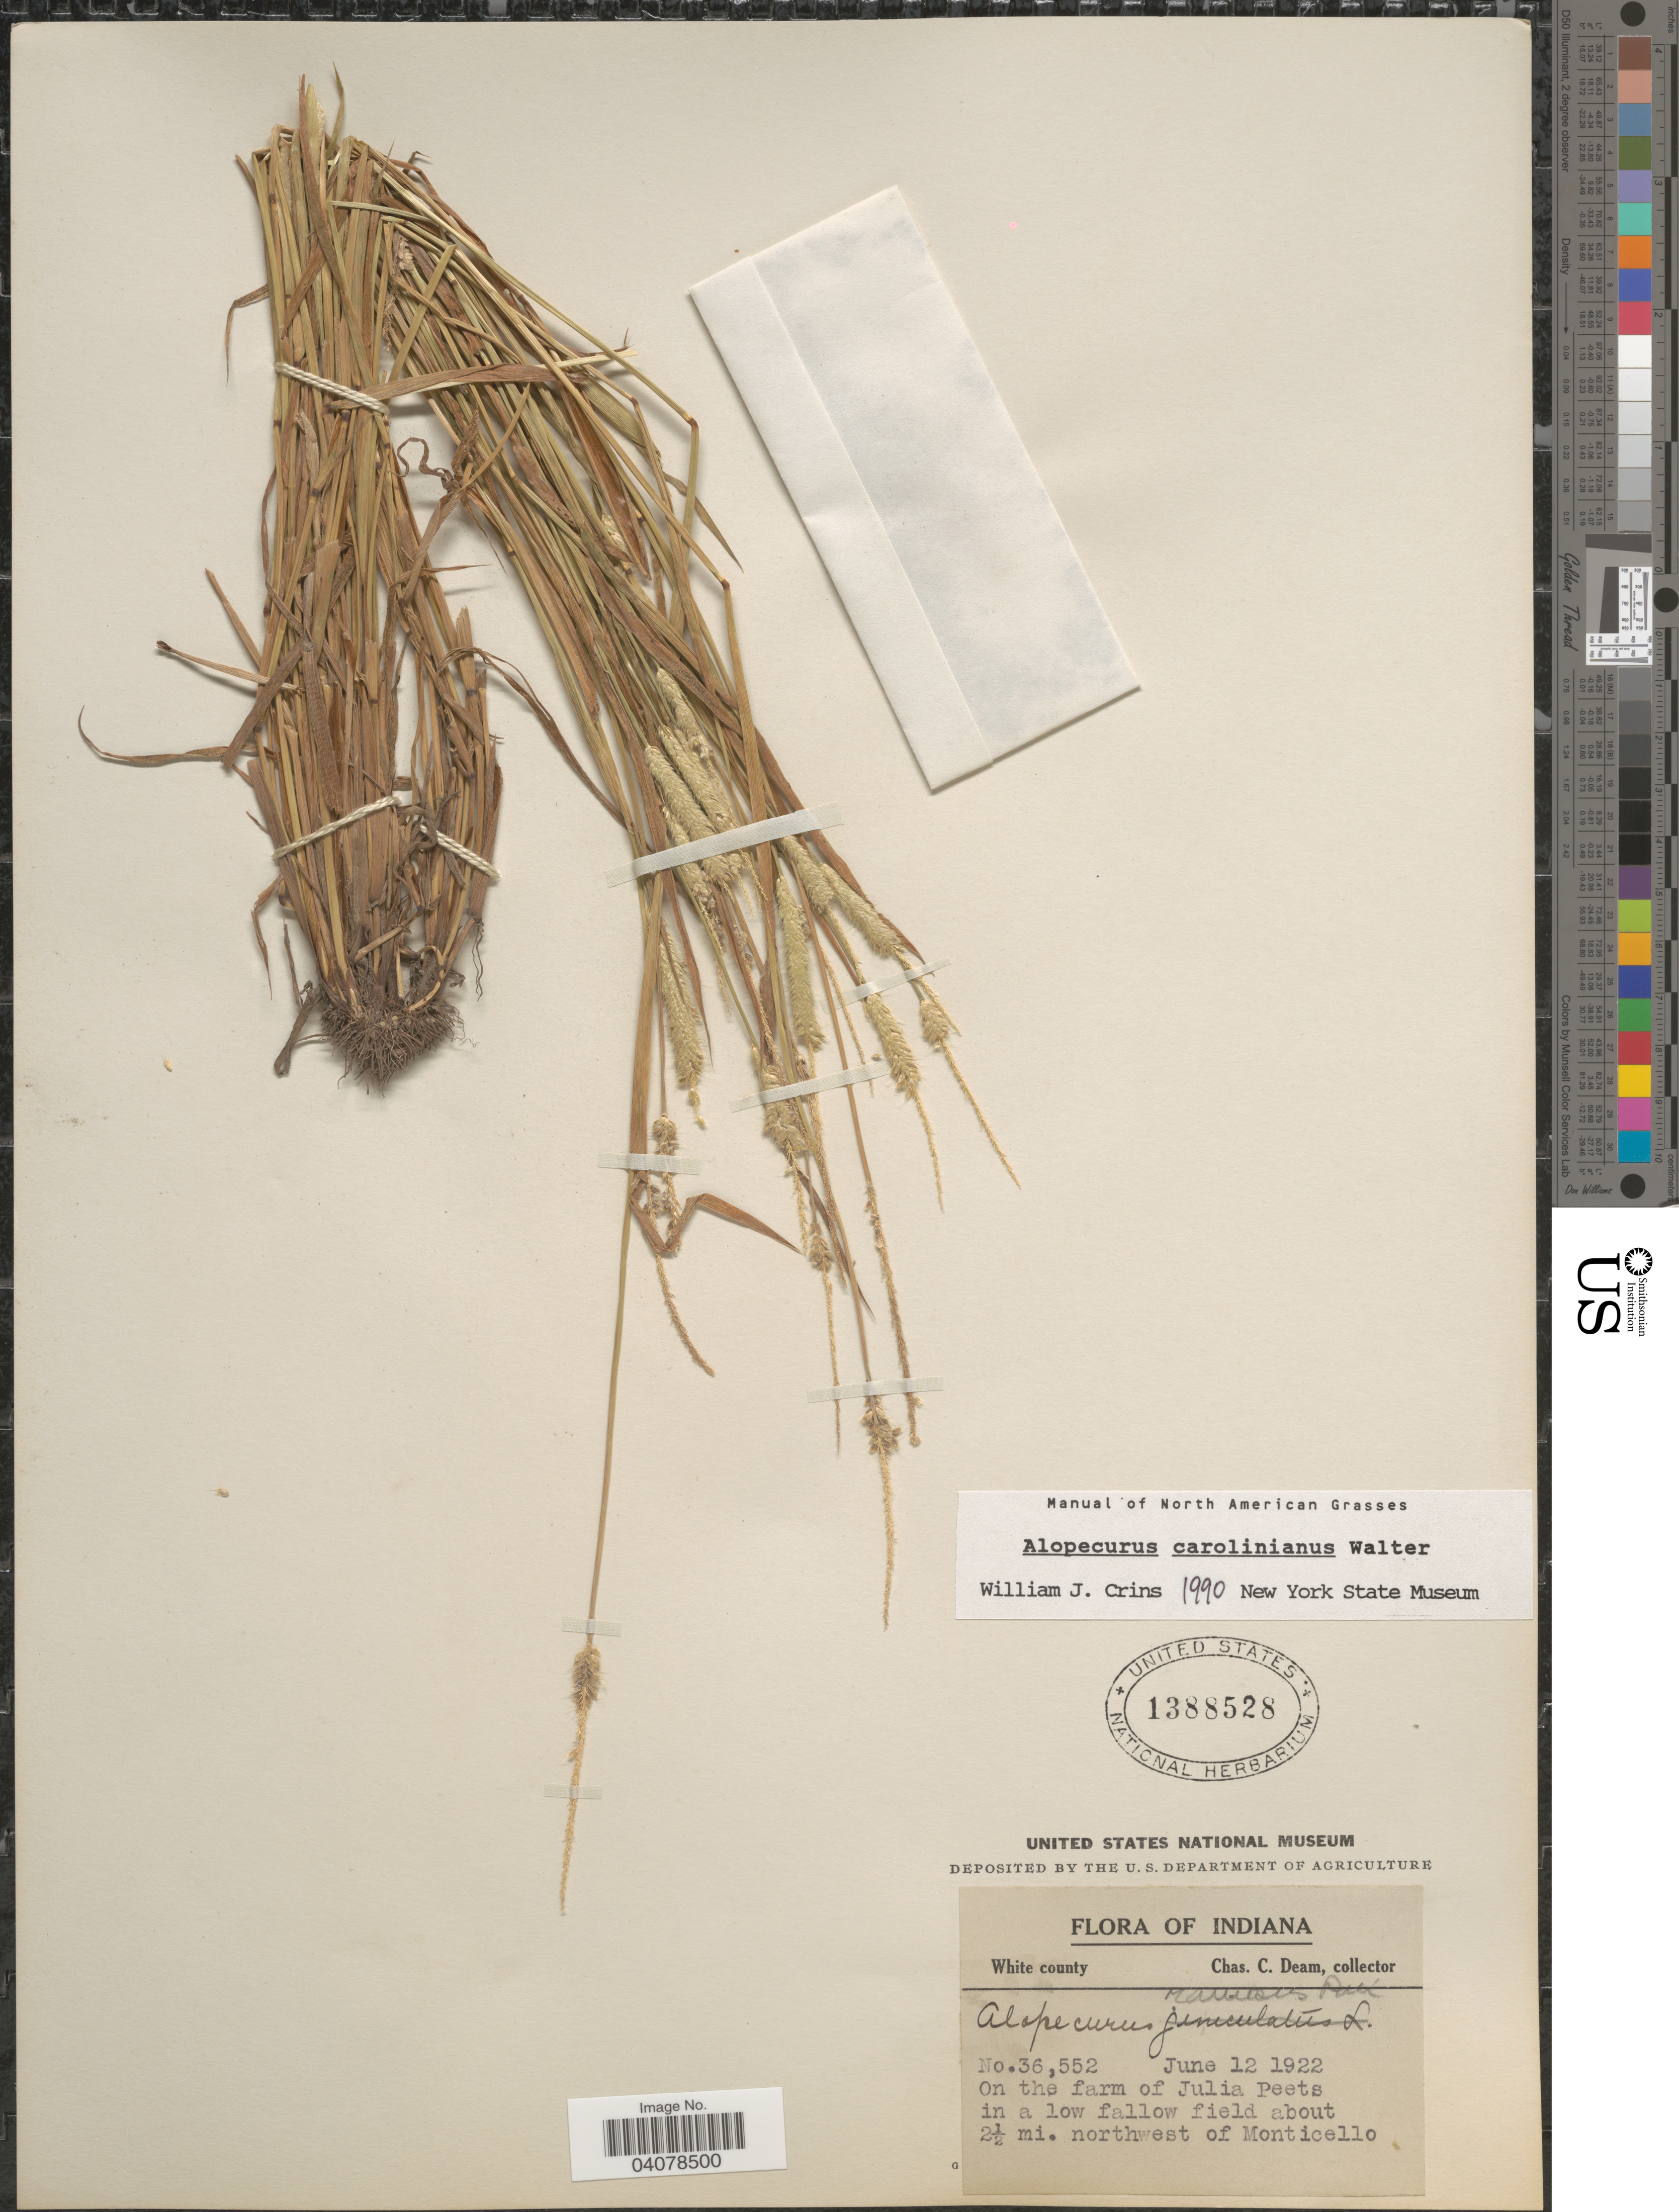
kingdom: Plantae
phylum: Tracheophyta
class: Liliopsida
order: Poales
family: Poaceae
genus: Alopecurus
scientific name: Alopecurus aequalis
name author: Sobol.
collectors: C. C. Deam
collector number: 36552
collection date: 1922-06-12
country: United States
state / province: Indiana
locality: White county. On the farm of Julia Peets in a low fallow field about 2 1/2 mi. northwest of Monticello.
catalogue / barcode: US 1388528